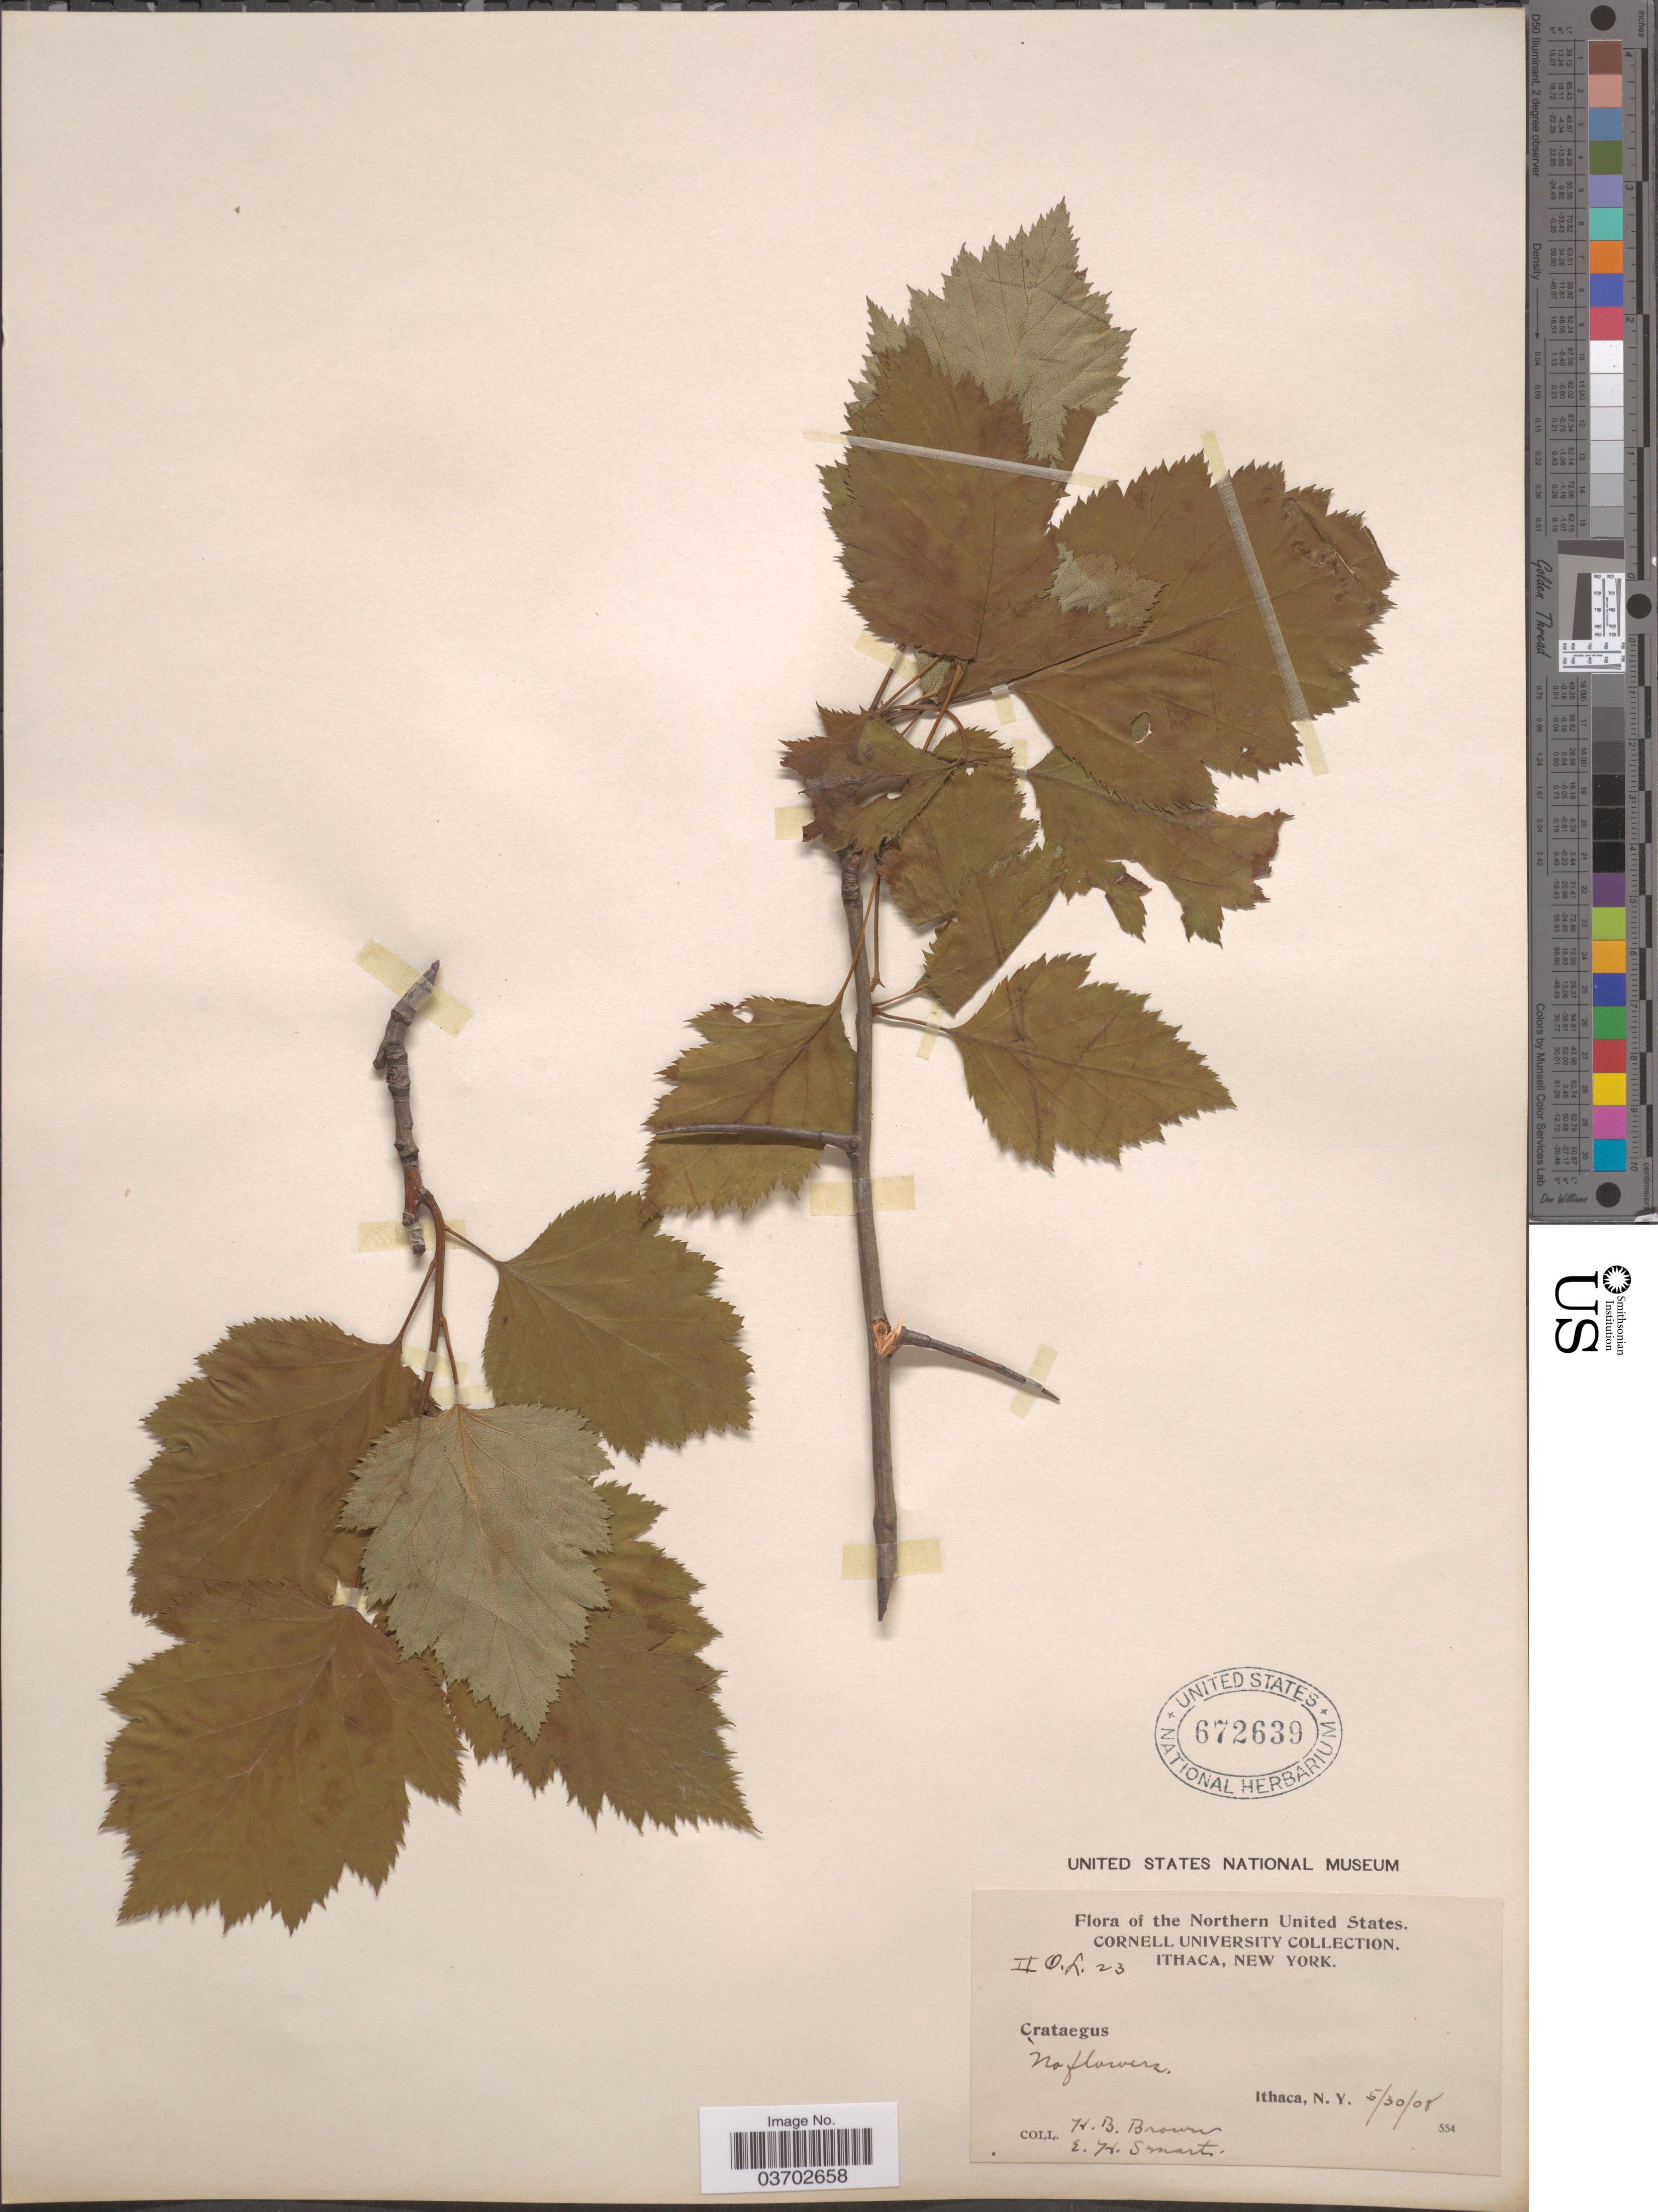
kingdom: Plantae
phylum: Tracheophyta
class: Magnoliopsida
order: Rosales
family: Rosaceae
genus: Crataegus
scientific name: Crataegus sp.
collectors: H. B. Brown & E. Smart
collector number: II.O.L.23?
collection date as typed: Transcribed d/m/y: 30/5/8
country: United States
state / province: New York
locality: Northern United States. Ithaca.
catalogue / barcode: US 672639